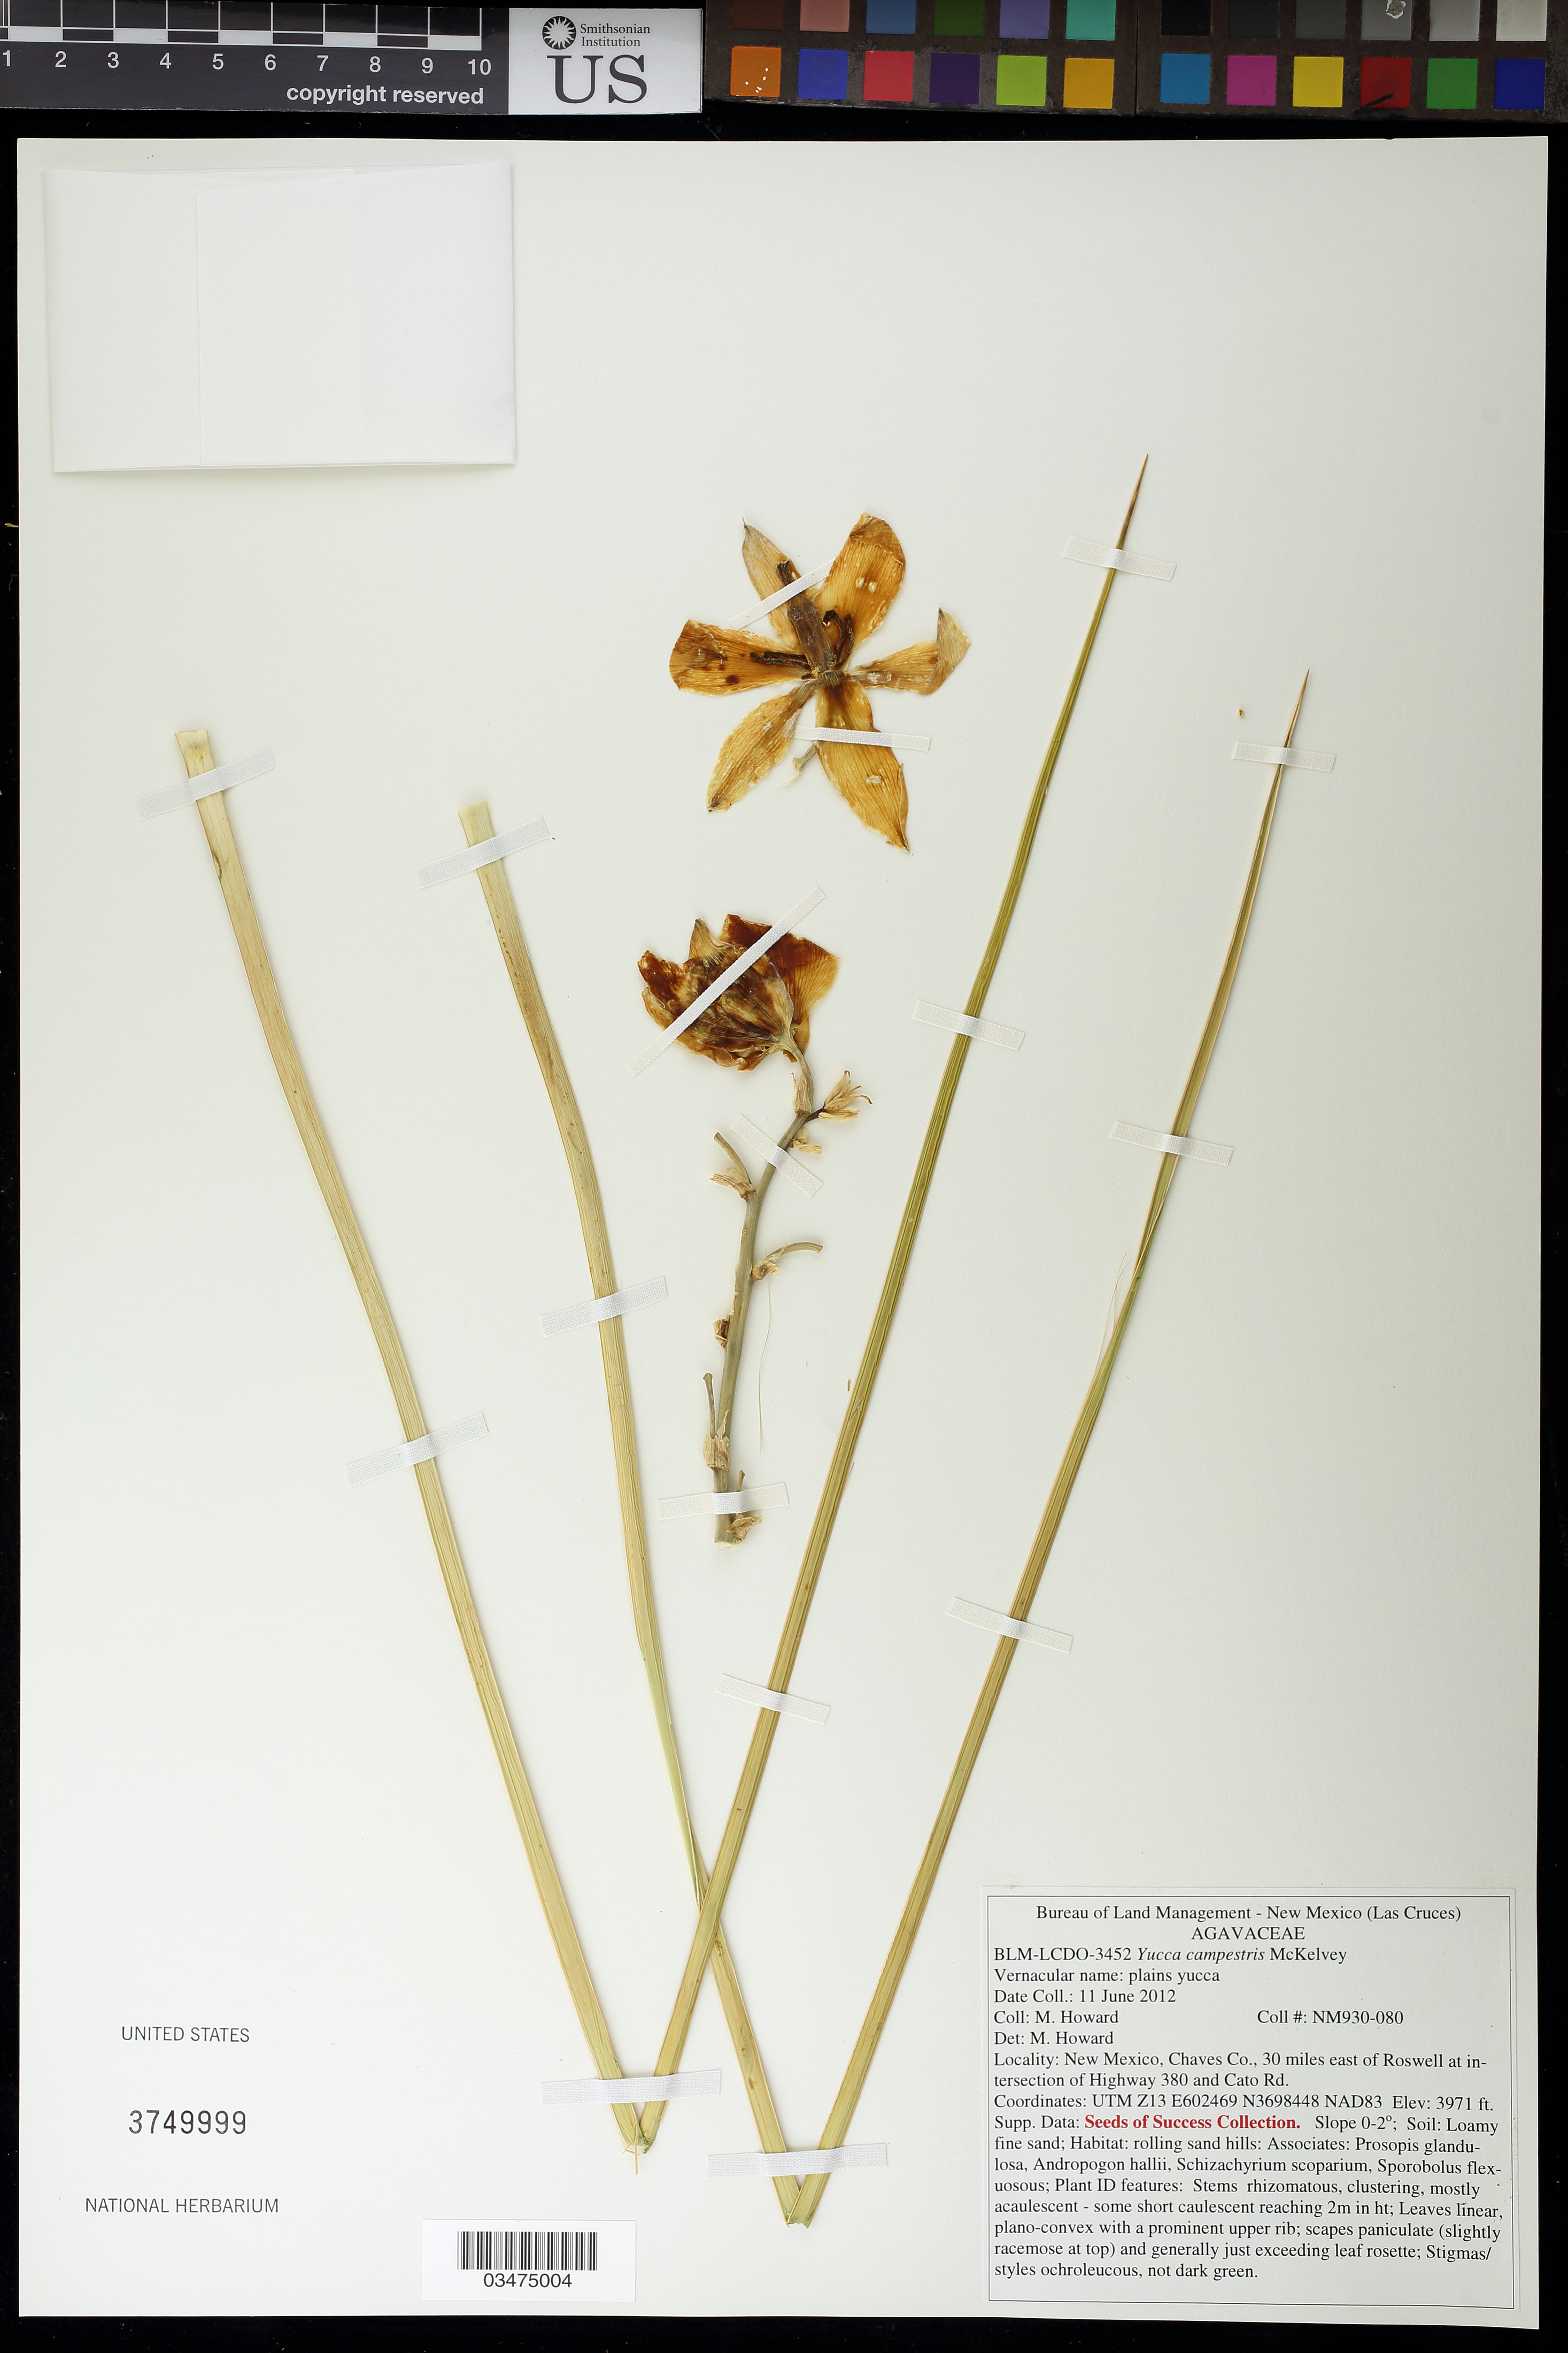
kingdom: Plantae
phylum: Tracheophyta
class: Liliopsida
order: Asparagales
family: Asparagaceae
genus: Yucca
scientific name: Yucca campestris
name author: McKelvey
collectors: M. Howard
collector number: NM930-080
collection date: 2012-06-11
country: United States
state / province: New Mexico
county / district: Chaves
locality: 30 mi. E of Roswell at intersection of Hwy 380 and Cato Rd.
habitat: Soil: Loamy fine sand. Rolling sand hills.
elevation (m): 1210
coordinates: N3698448, E602469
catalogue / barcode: US 3749999